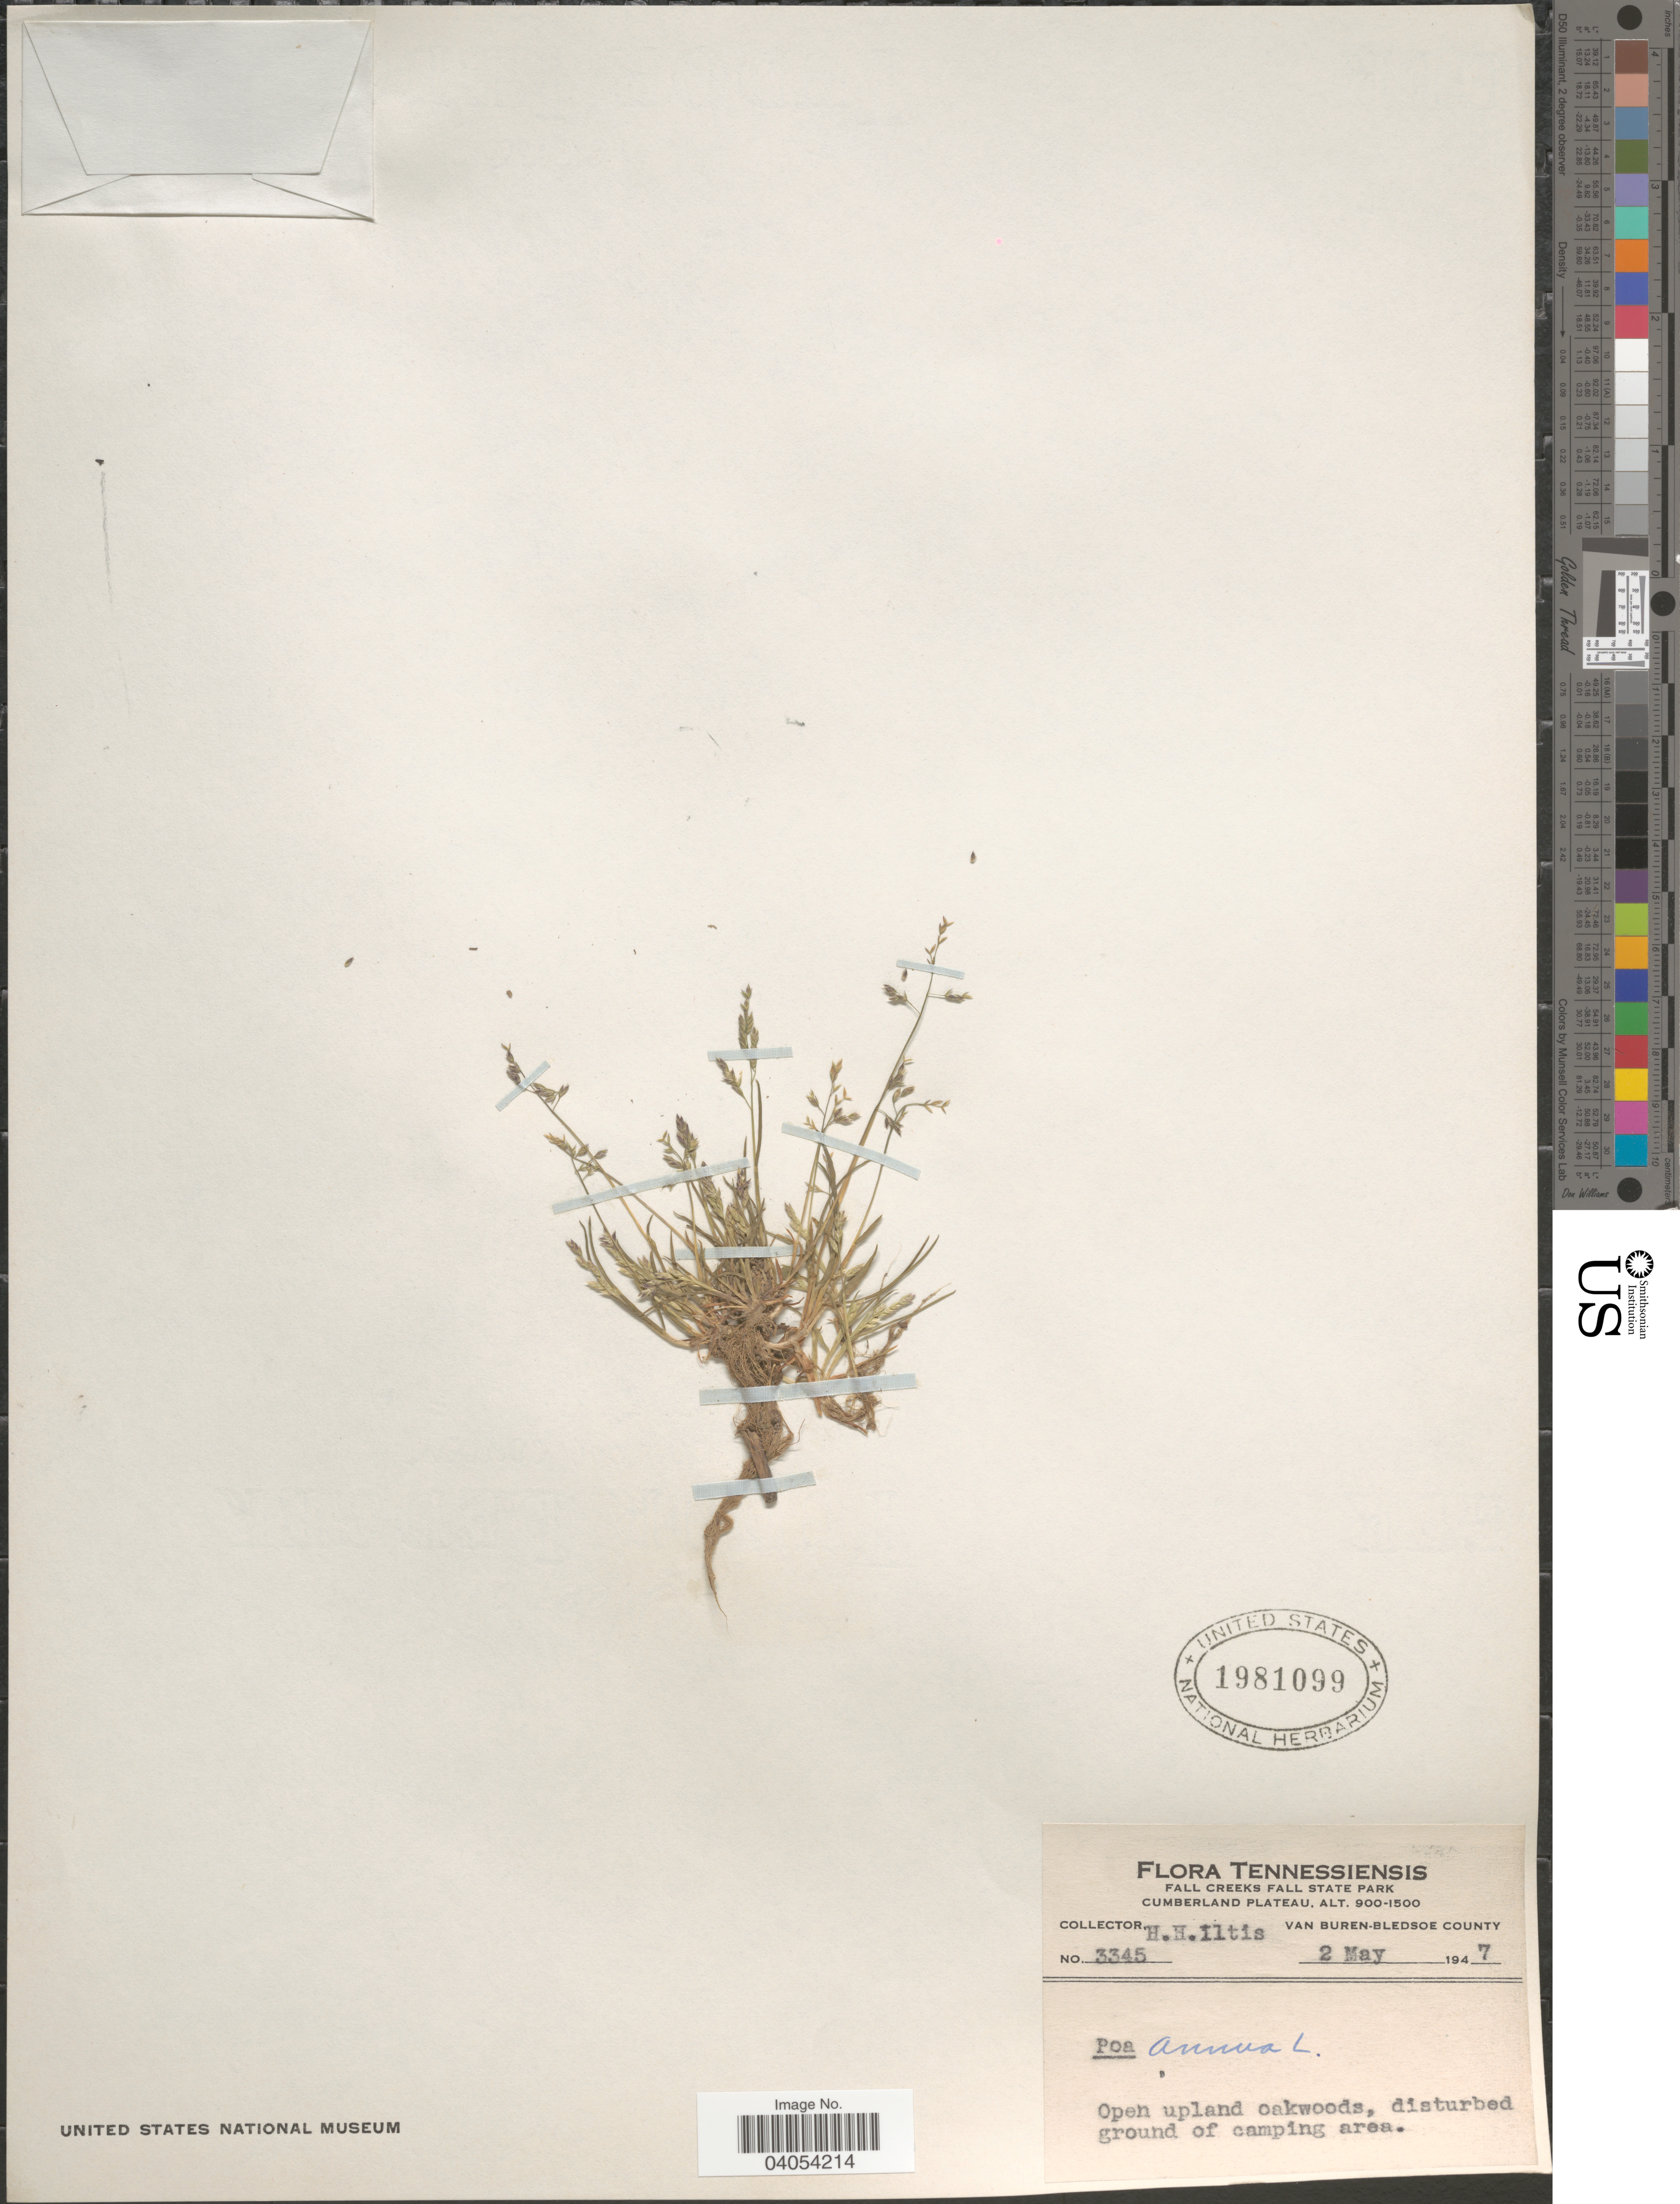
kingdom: Plantae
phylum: Tracheophyta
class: Liliopsida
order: Poales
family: Poaceae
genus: Poa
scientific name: Poa annua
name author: L.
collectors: H. H. Iltis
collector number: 3345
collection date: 1947-05-02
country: United States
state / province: Tennessee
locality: Fall Creeks Fall State Park. Cumberland Plateau. Van Buren-Bledsoe County.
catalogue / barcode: US 1981099